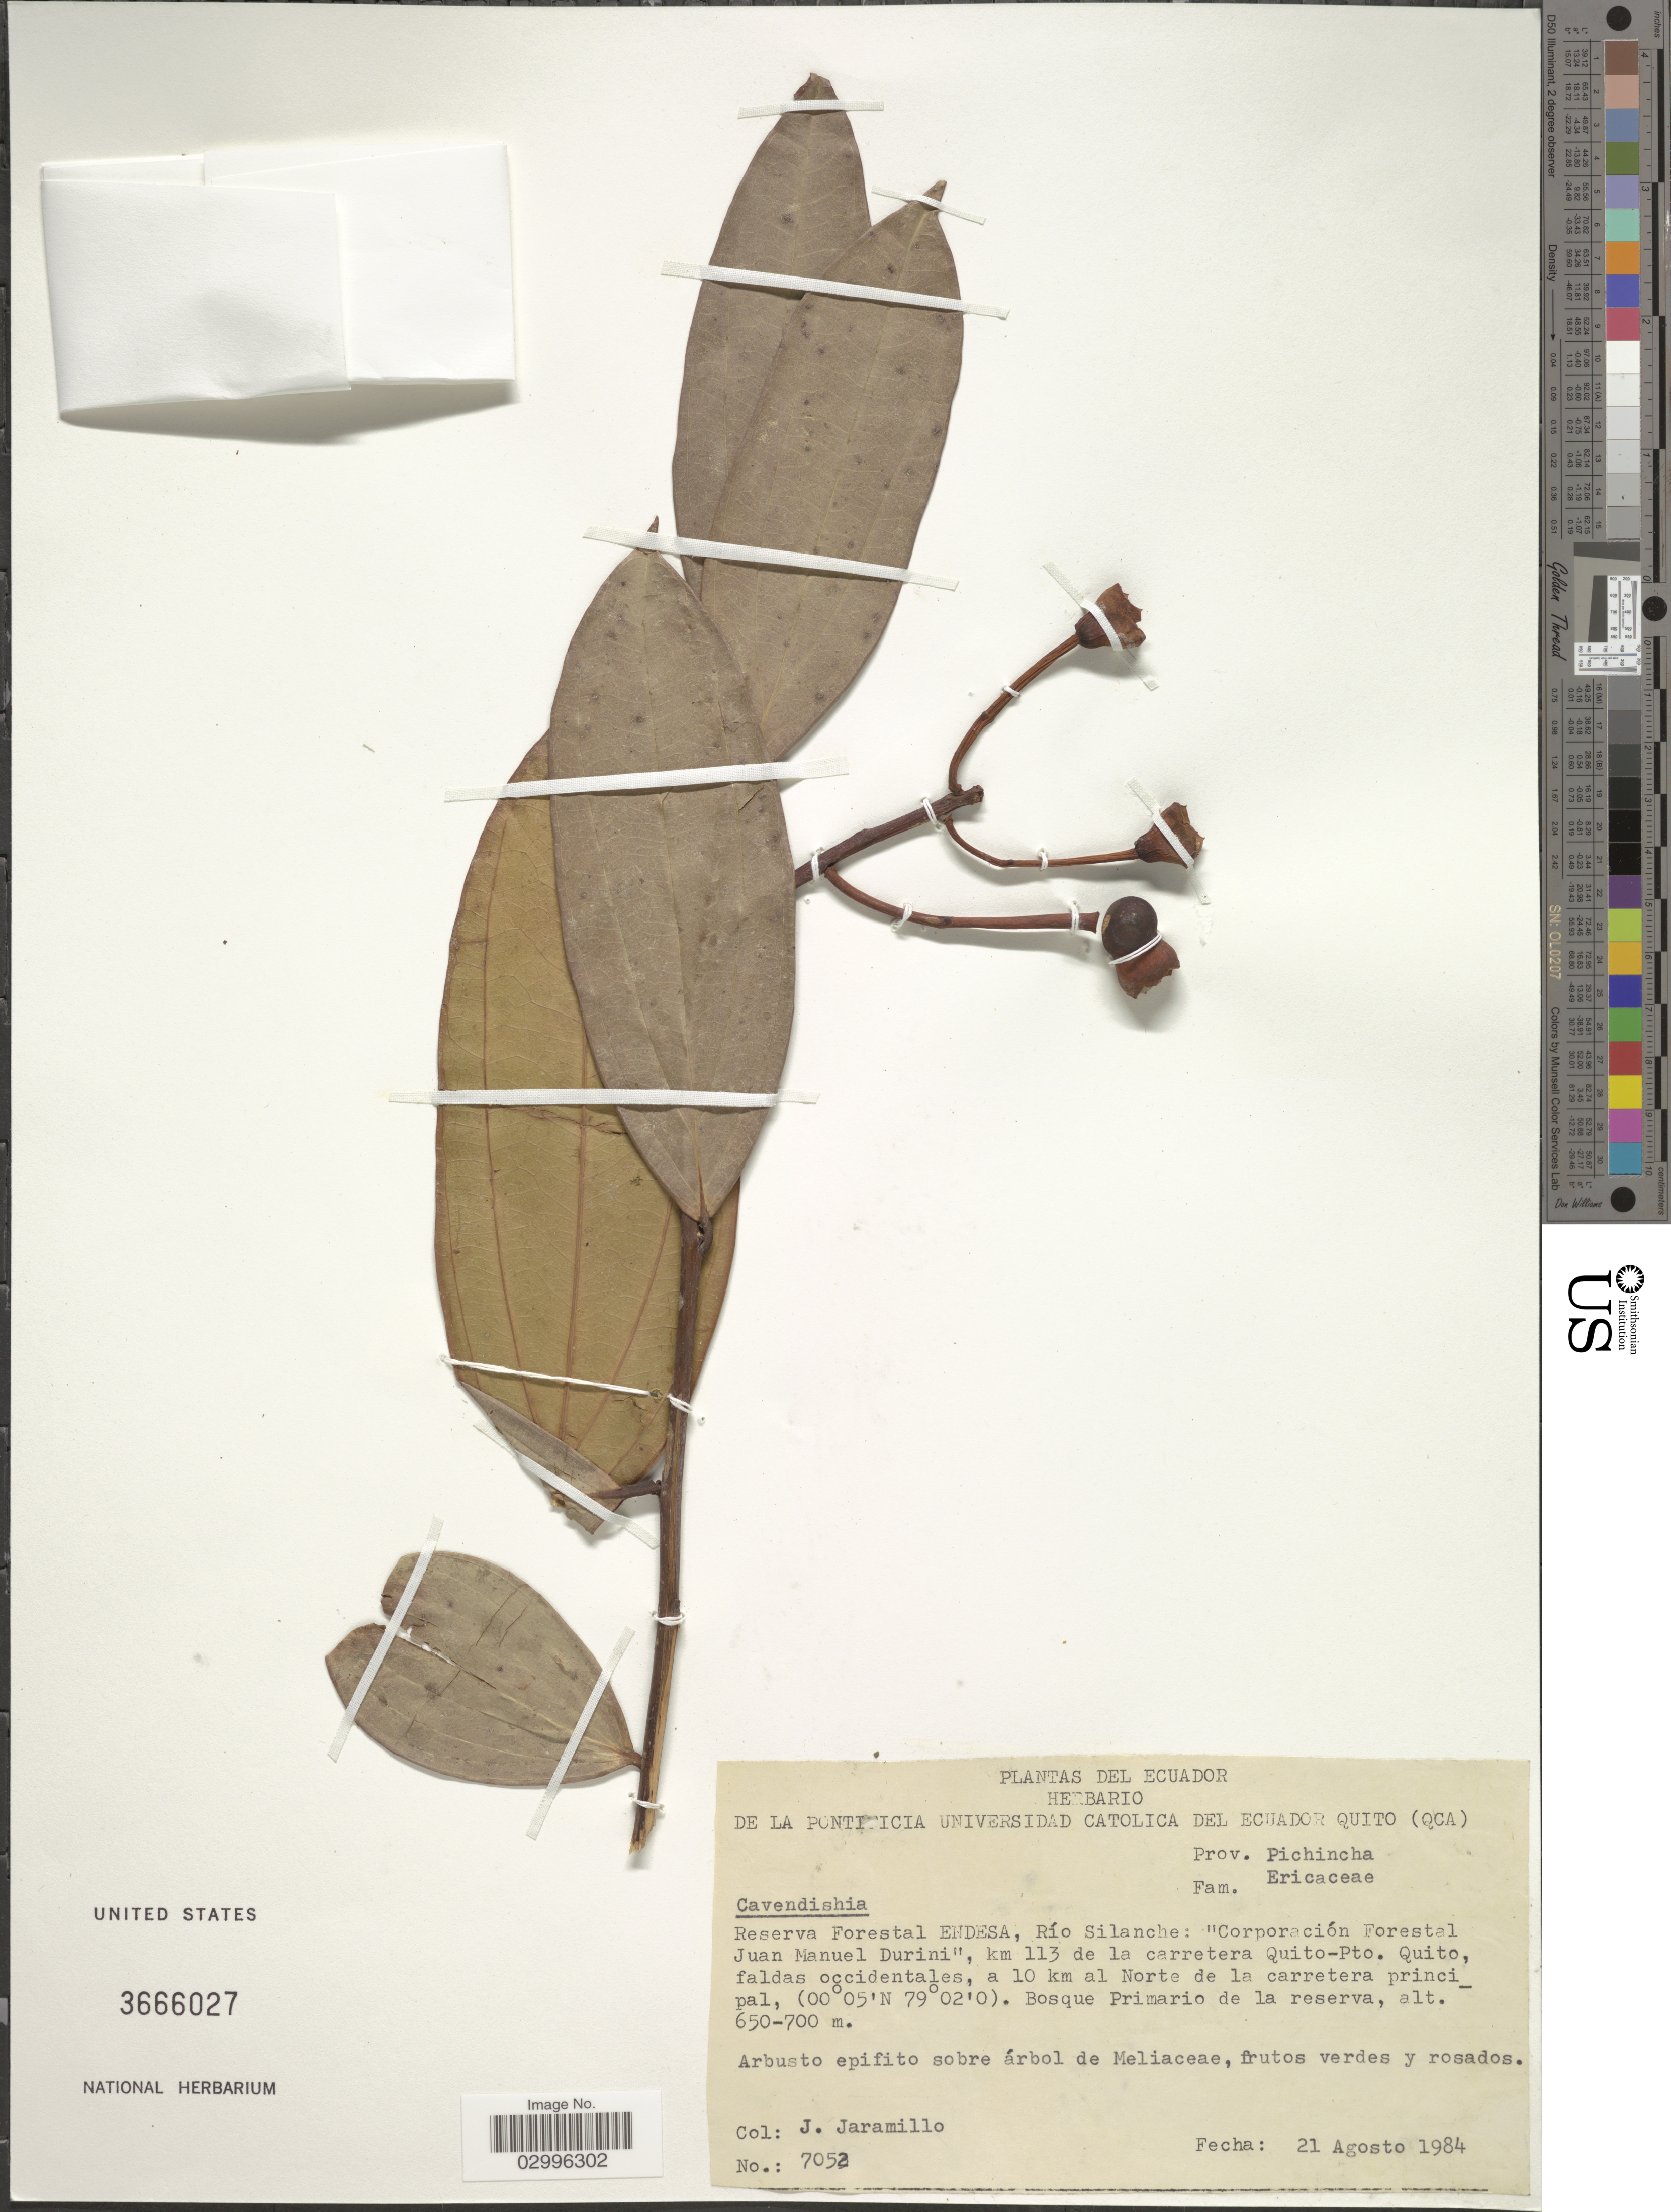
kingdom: Plantae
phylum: Tracheophyta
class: Magnoliopsida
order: Ericales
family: Ericaceae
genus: Cavendishia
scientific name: Cavendishia sp.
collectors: J. Jaramillo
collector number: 7052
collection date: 1984-08-21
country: Ecuador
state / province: Pichincha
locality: Reserva Forestal ENDESA, Río Silanche: "Corporación Forestal Juan Manuel Durini", km 113 de la carretera Quito-Pto. Quito, faldas occidentales, a 10 km al Norte de la carretera principal.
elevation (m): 650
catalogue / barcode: US 3666027